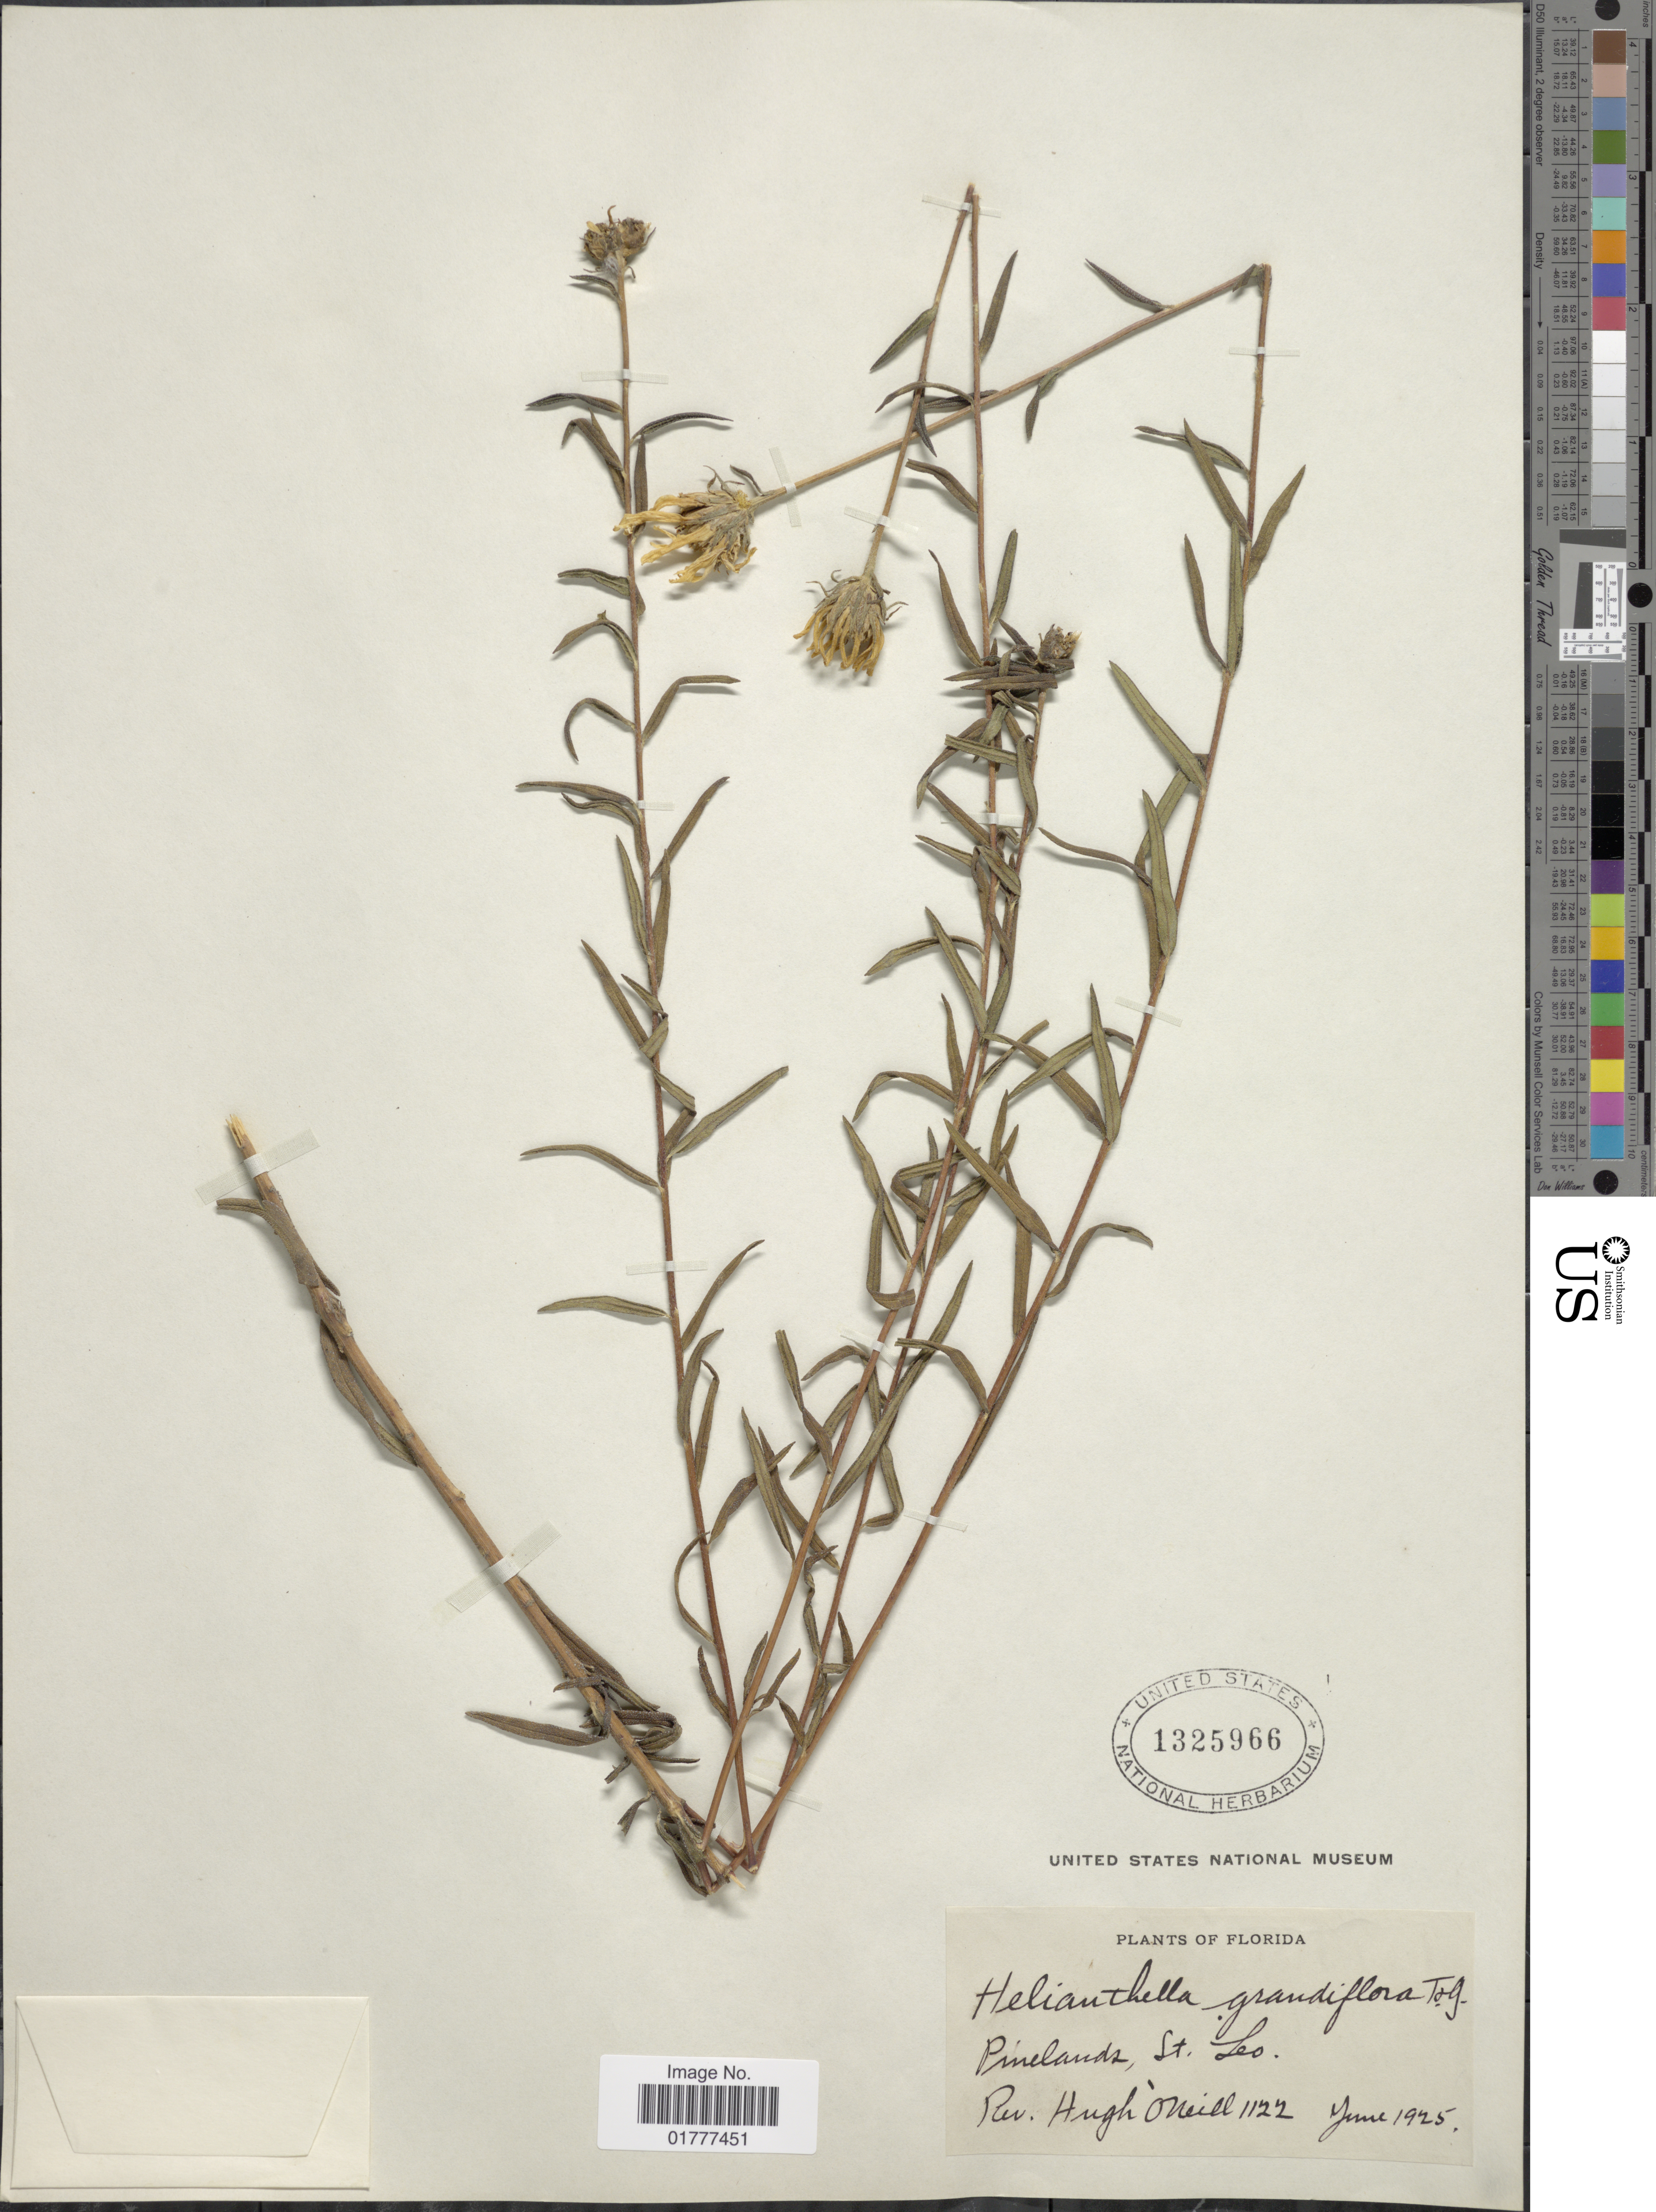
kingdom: Plantae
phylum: Tracheophyta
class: Magnoliopsida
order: Asterales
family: Asteraceae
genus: Phoebanthus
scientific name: Phoebanthus grandiflora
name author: (Torr. & A. Gray) S.F. Blake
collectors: H. O'Neill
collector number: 1122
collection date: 1925-06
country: United States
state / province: Florida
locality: Pinelands, St. Leo.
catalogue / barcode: US 1325966